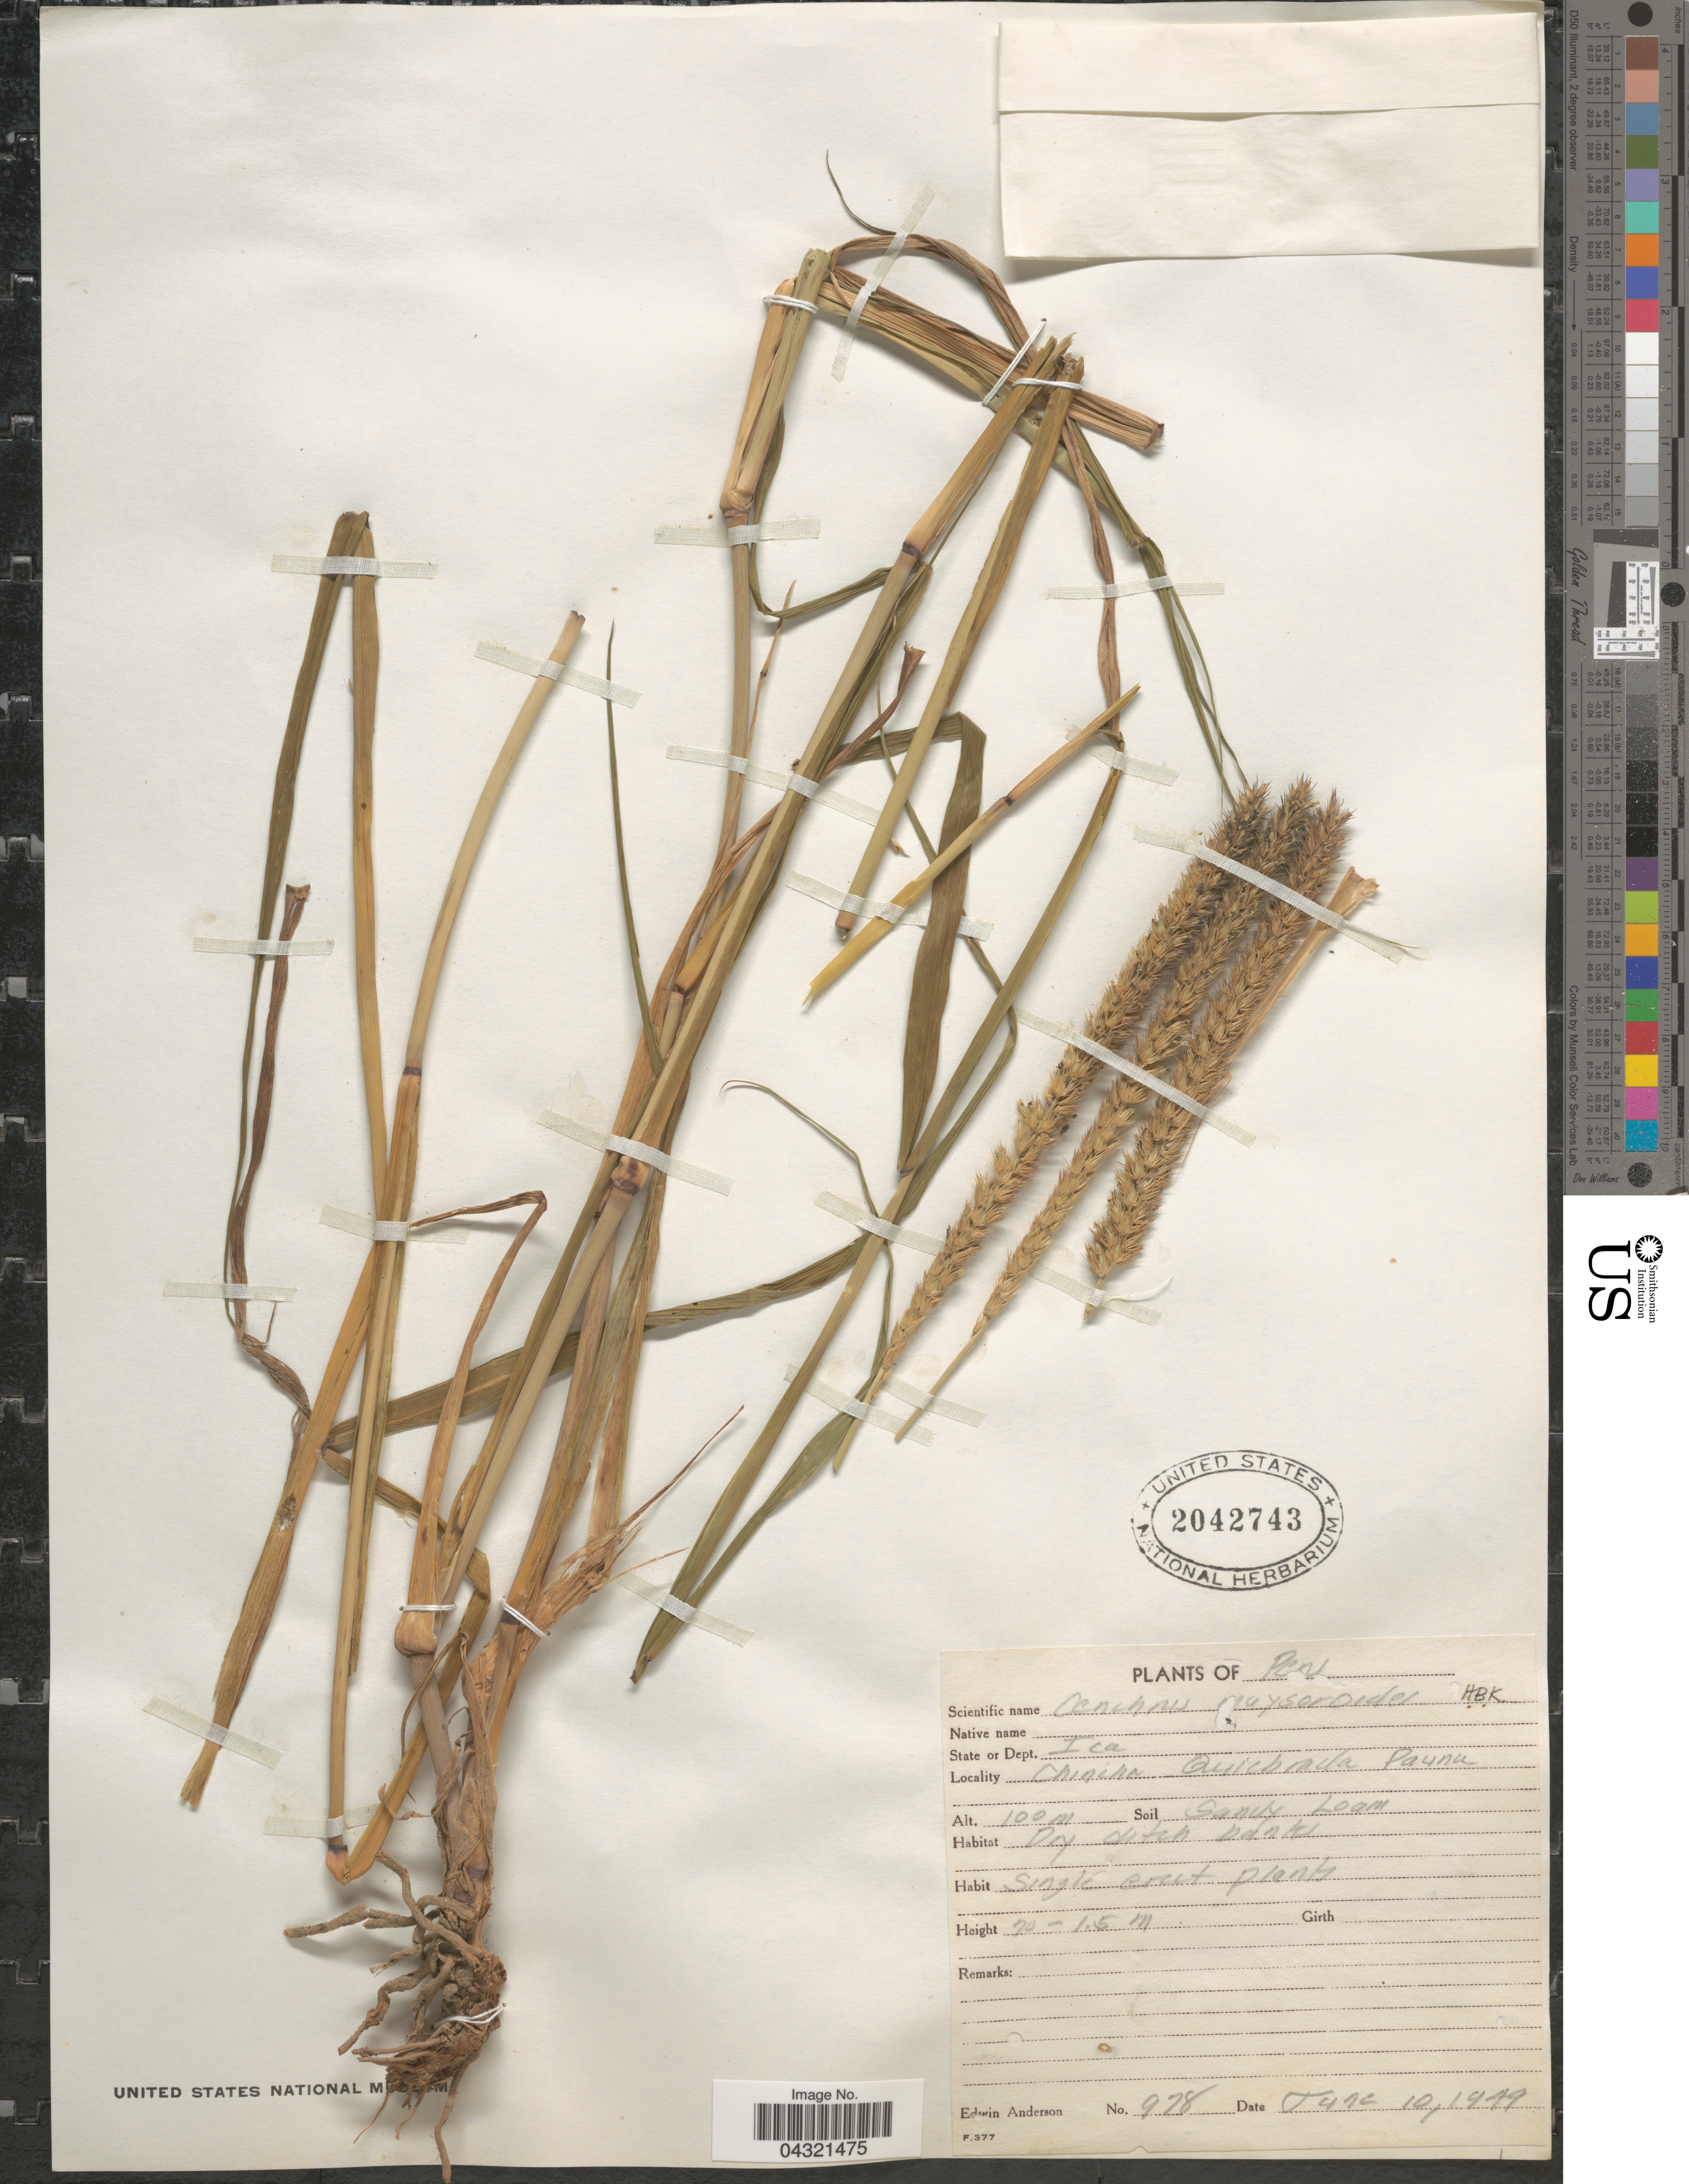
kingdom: Plantae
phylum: Tracheophyta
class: Liliopsida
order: Poales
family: Poaceae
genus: Cenchrus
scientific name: Cenchrus myosuroides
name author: Kunth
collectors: E. Anderson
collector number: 978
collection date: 1949-06-10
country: Peru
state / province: Ica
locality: Dept. Ica. Chinina Quichrada Paunu.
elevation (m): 100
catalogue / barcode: US 2042743